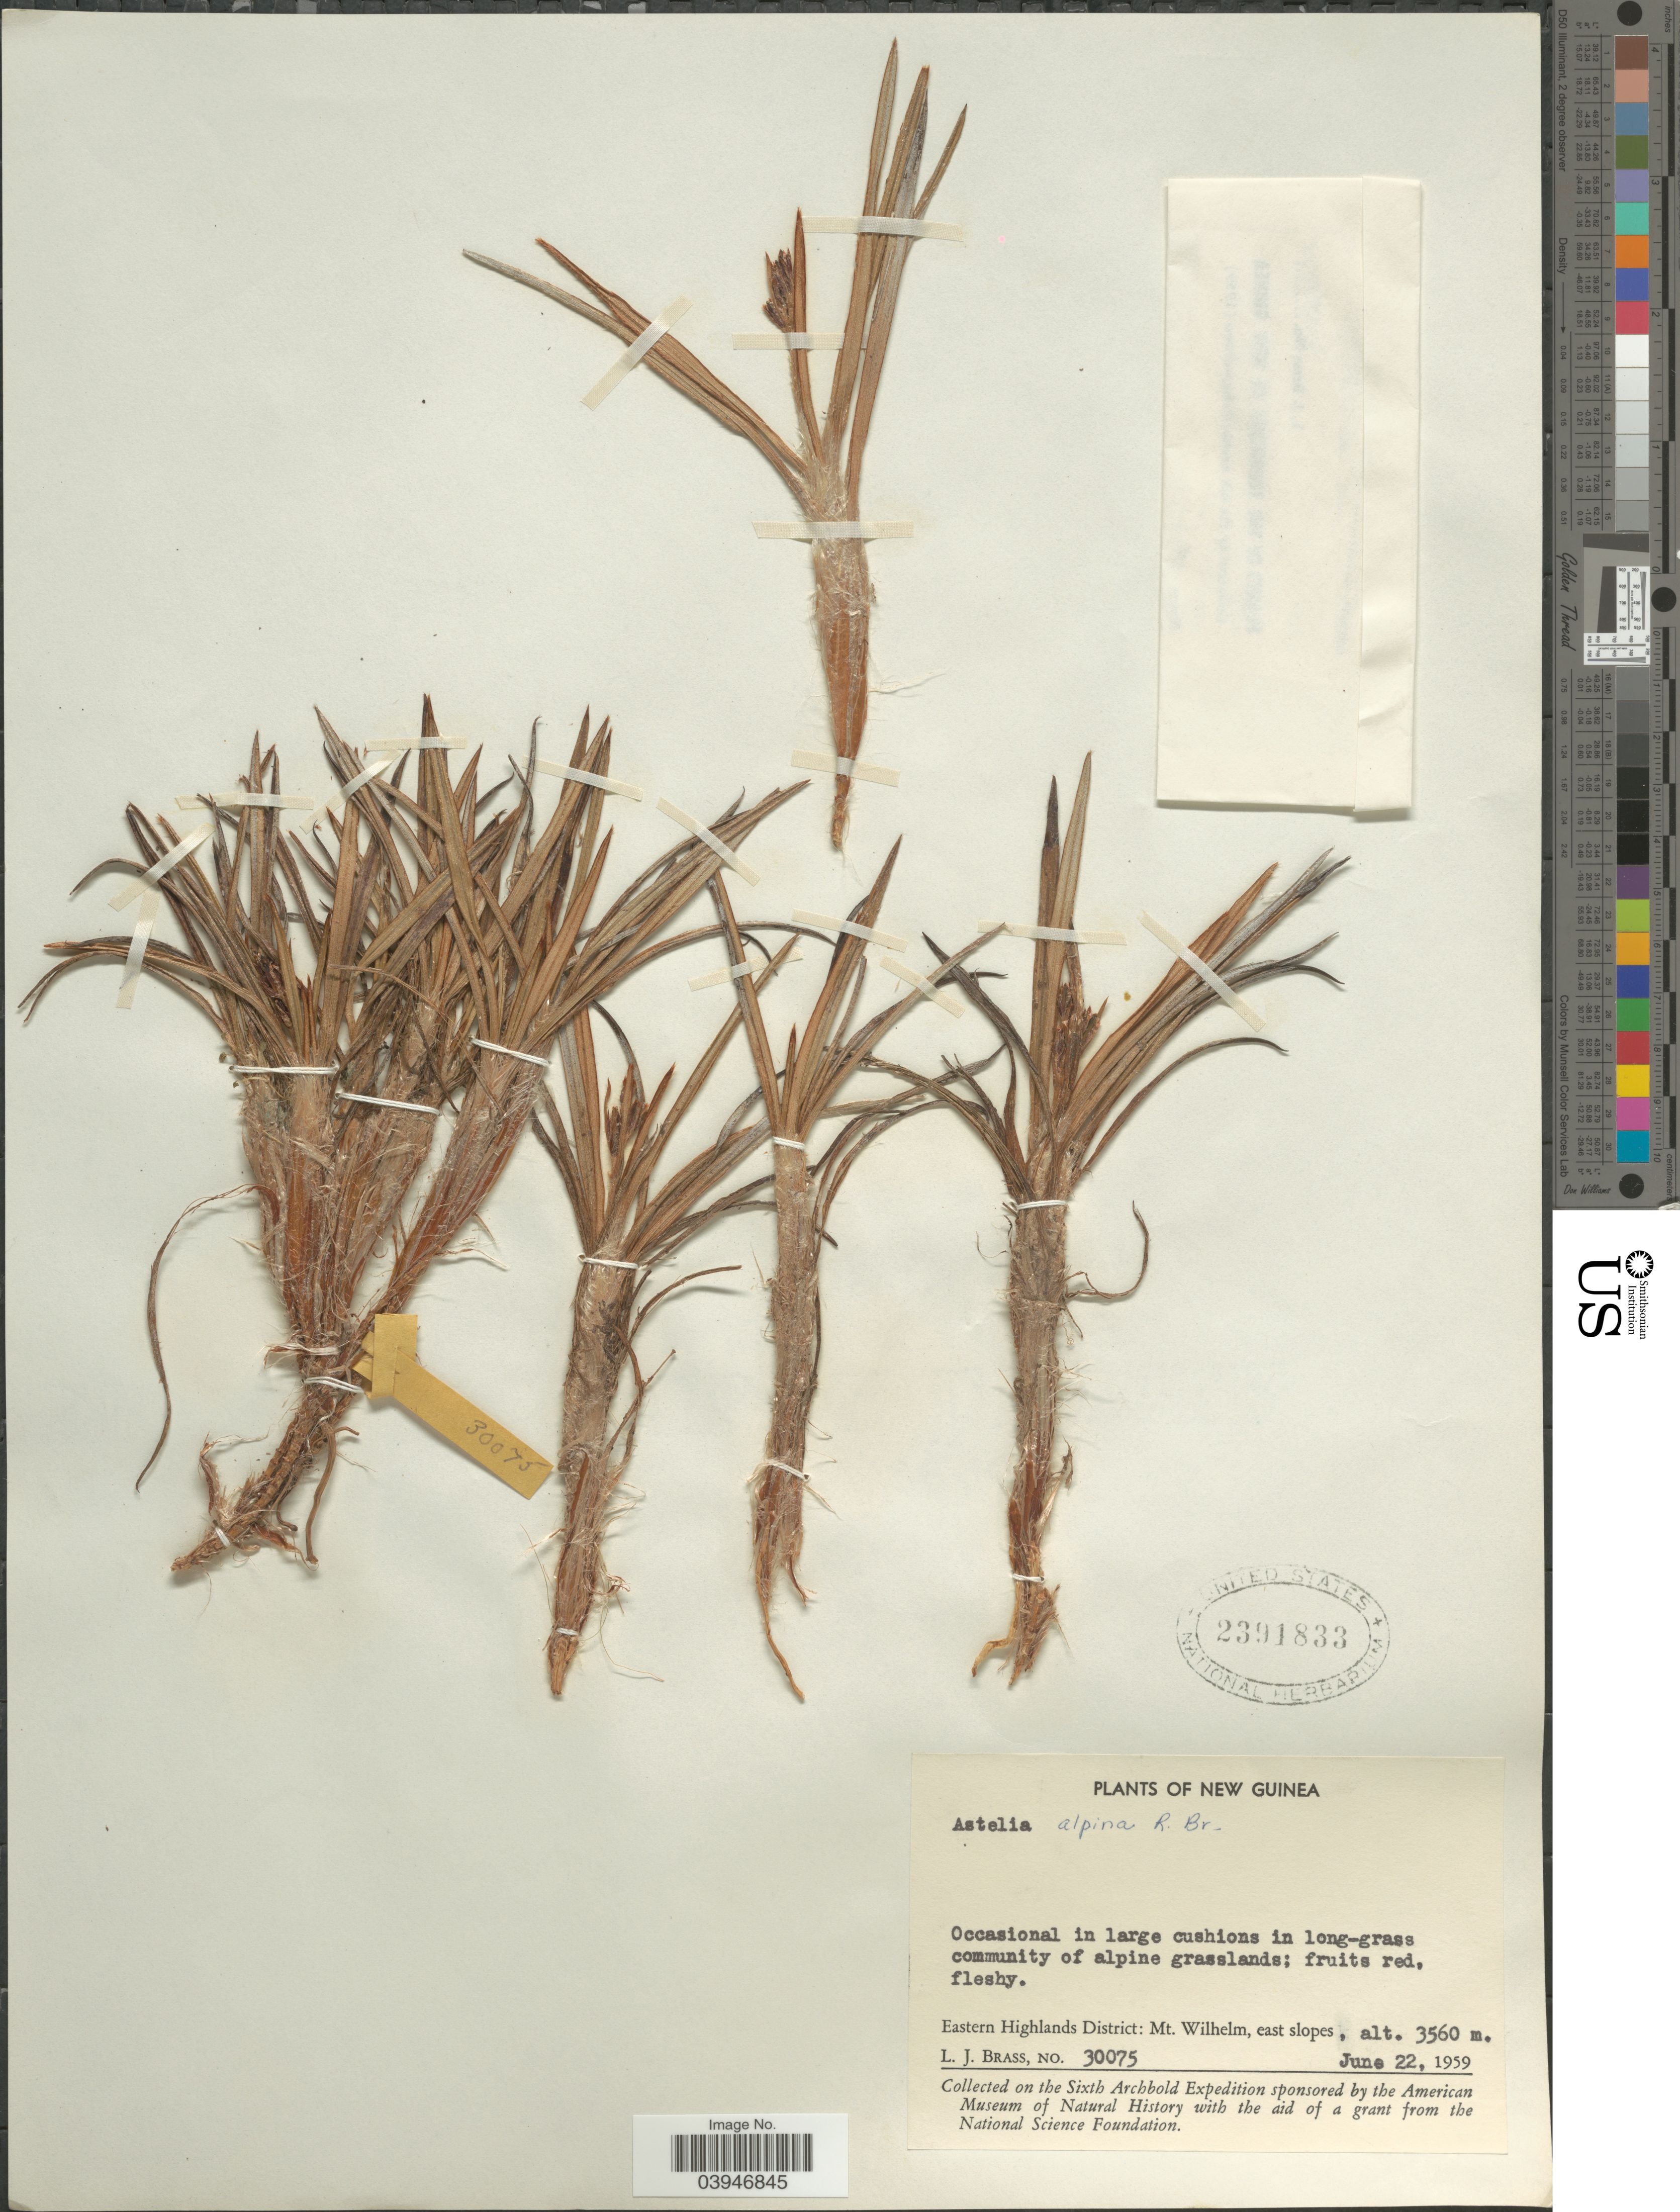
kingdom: Plantae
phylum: Tracheophyta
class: Liliopsida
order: Asparagales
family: Asteliaceae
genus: Astelia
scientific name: Astelia alpina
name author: R. Br.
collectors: L. J. Brass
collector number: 30075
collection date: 1959-06-22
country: Papua New Guinea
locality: New Guinea: Eastern Highlands District: Mt. Wilhelm, east slopes.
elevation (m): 3560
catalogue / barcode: US 2391833